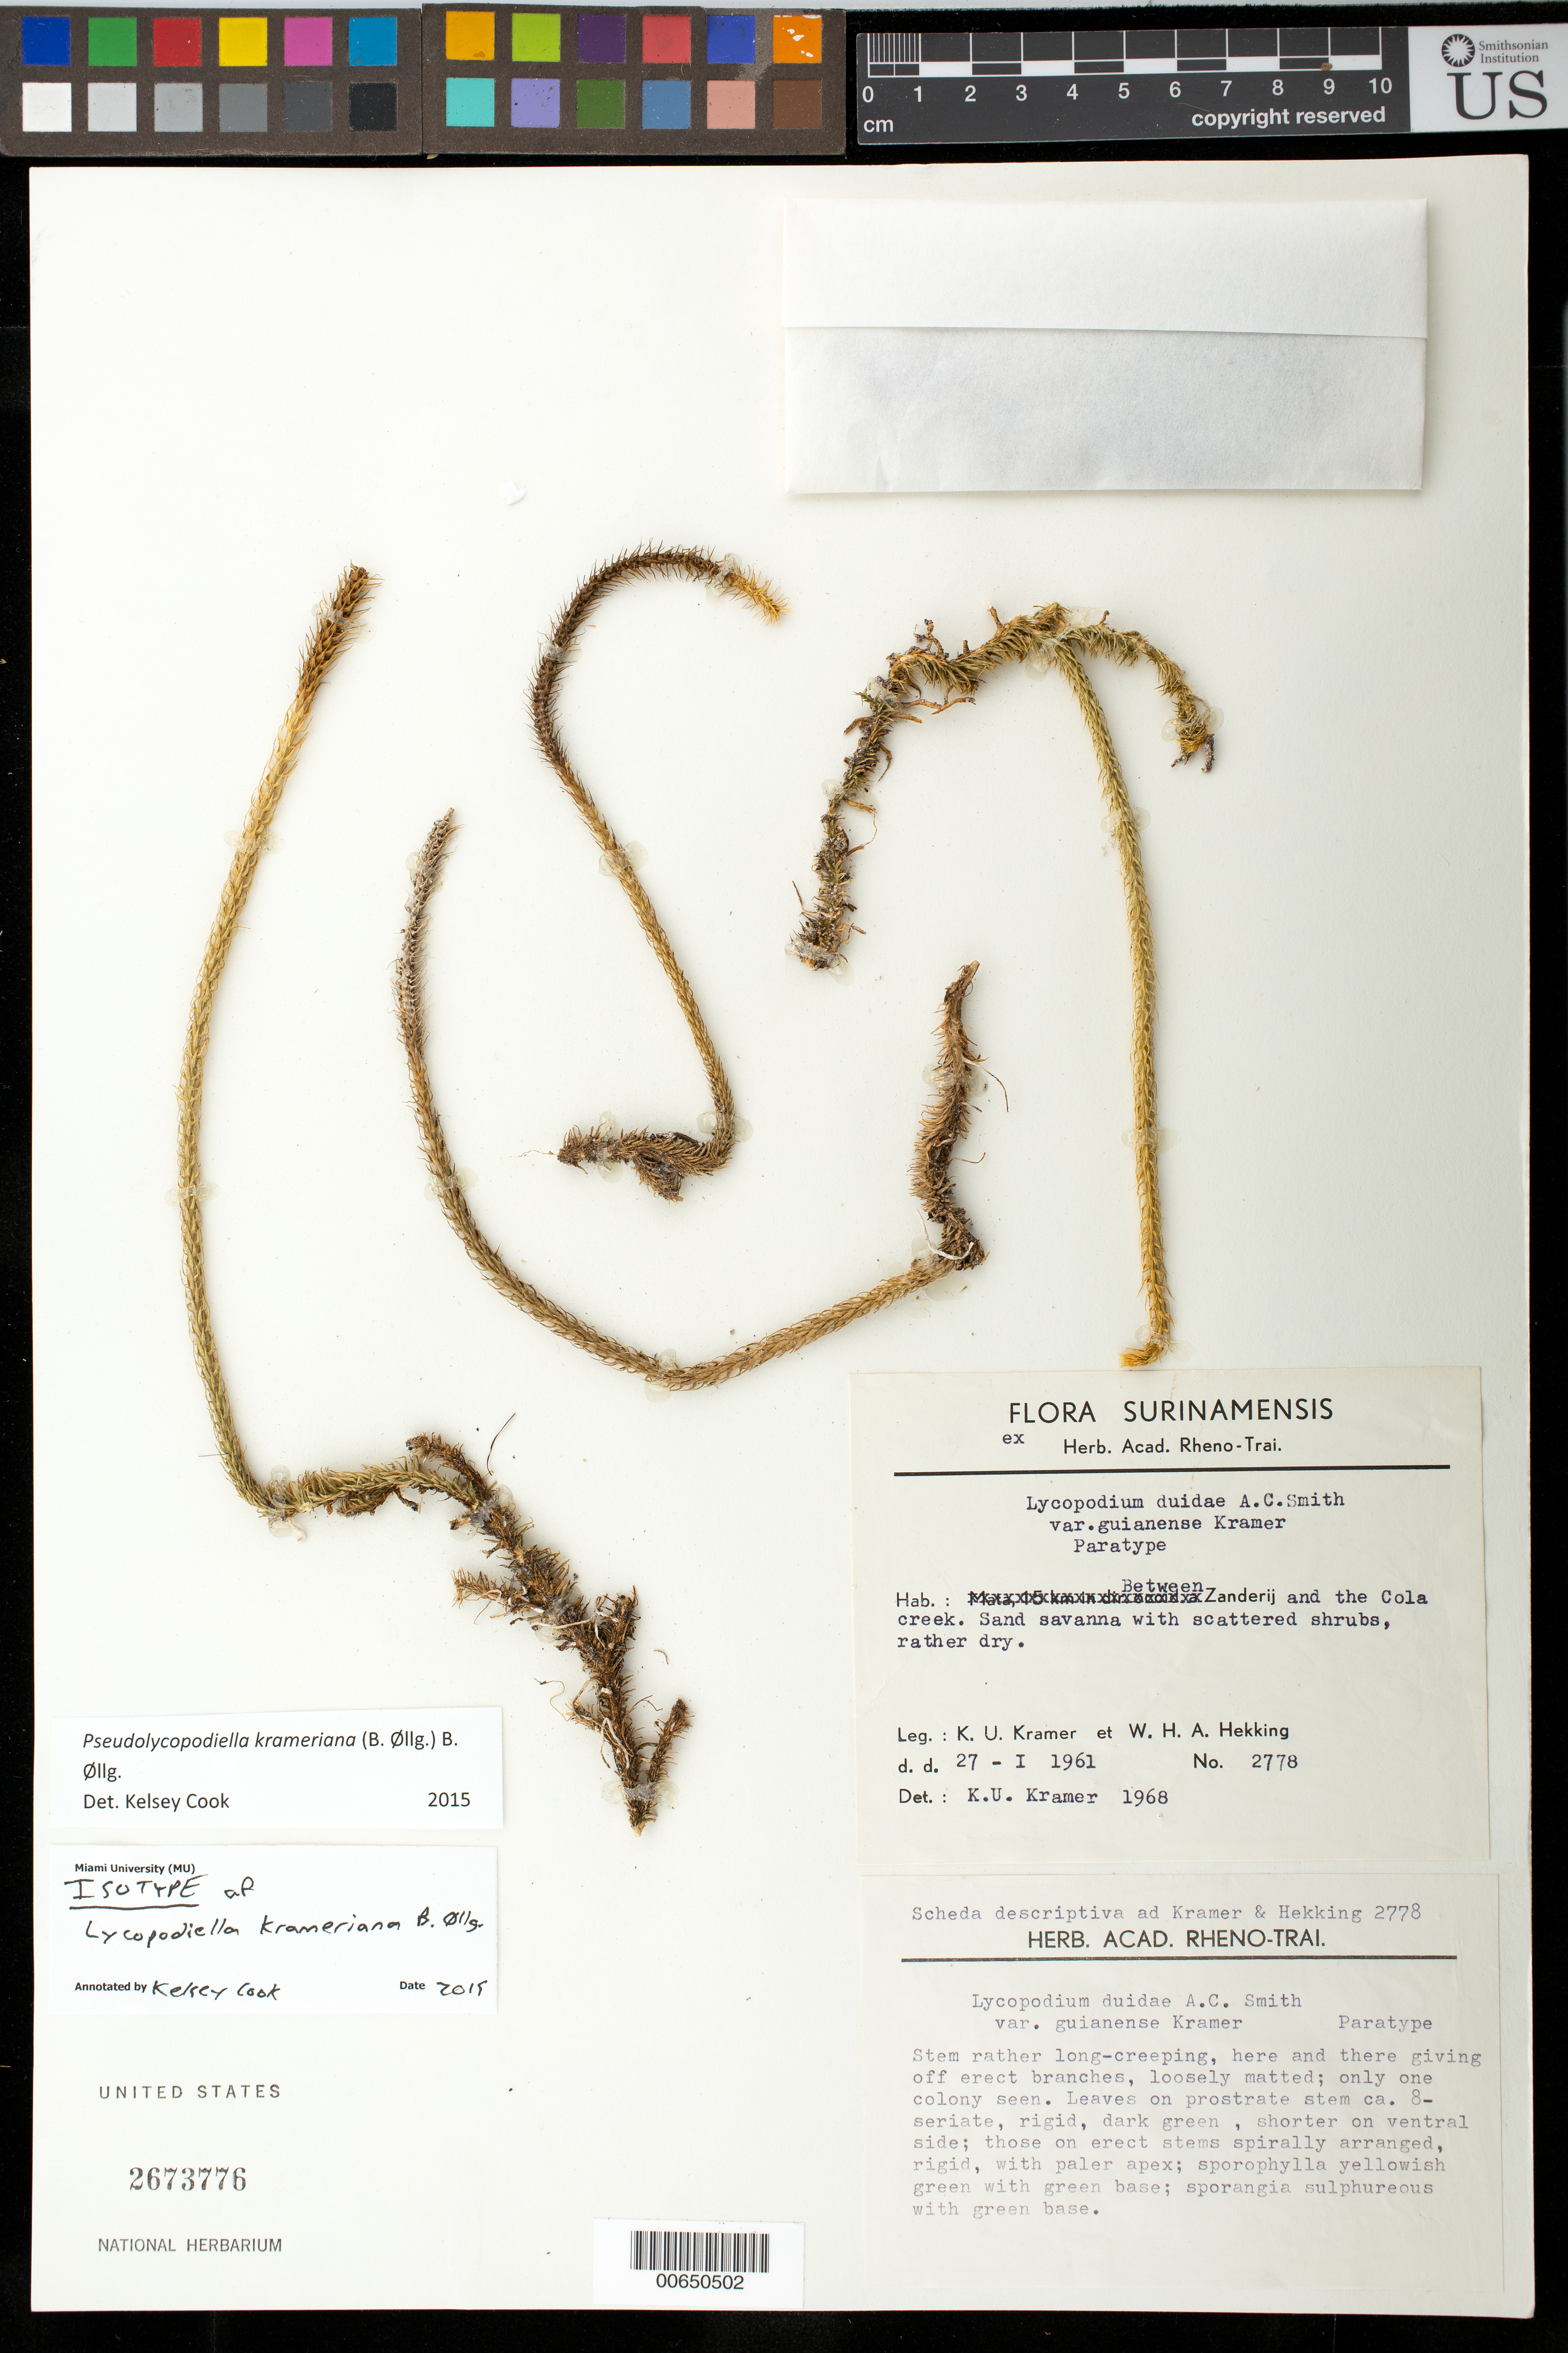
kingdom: Plantae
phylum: Tracheophyta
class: Lycopodiopsida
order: Lycopodiales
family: Lycopodiaceae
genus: Lycopodiella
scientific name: Lycopodiella krameriana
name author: B. Øllg.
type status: Isotype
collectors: K. U. Kramer & W. H. A. Hekking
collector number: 2778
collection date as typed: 27-Jan-61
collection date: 1961-01-27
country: Suriname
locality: Between Zanderij and the Cola Creek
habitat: Sand savanna with scattered shrubs, rather dry.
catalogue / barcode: US 2673776